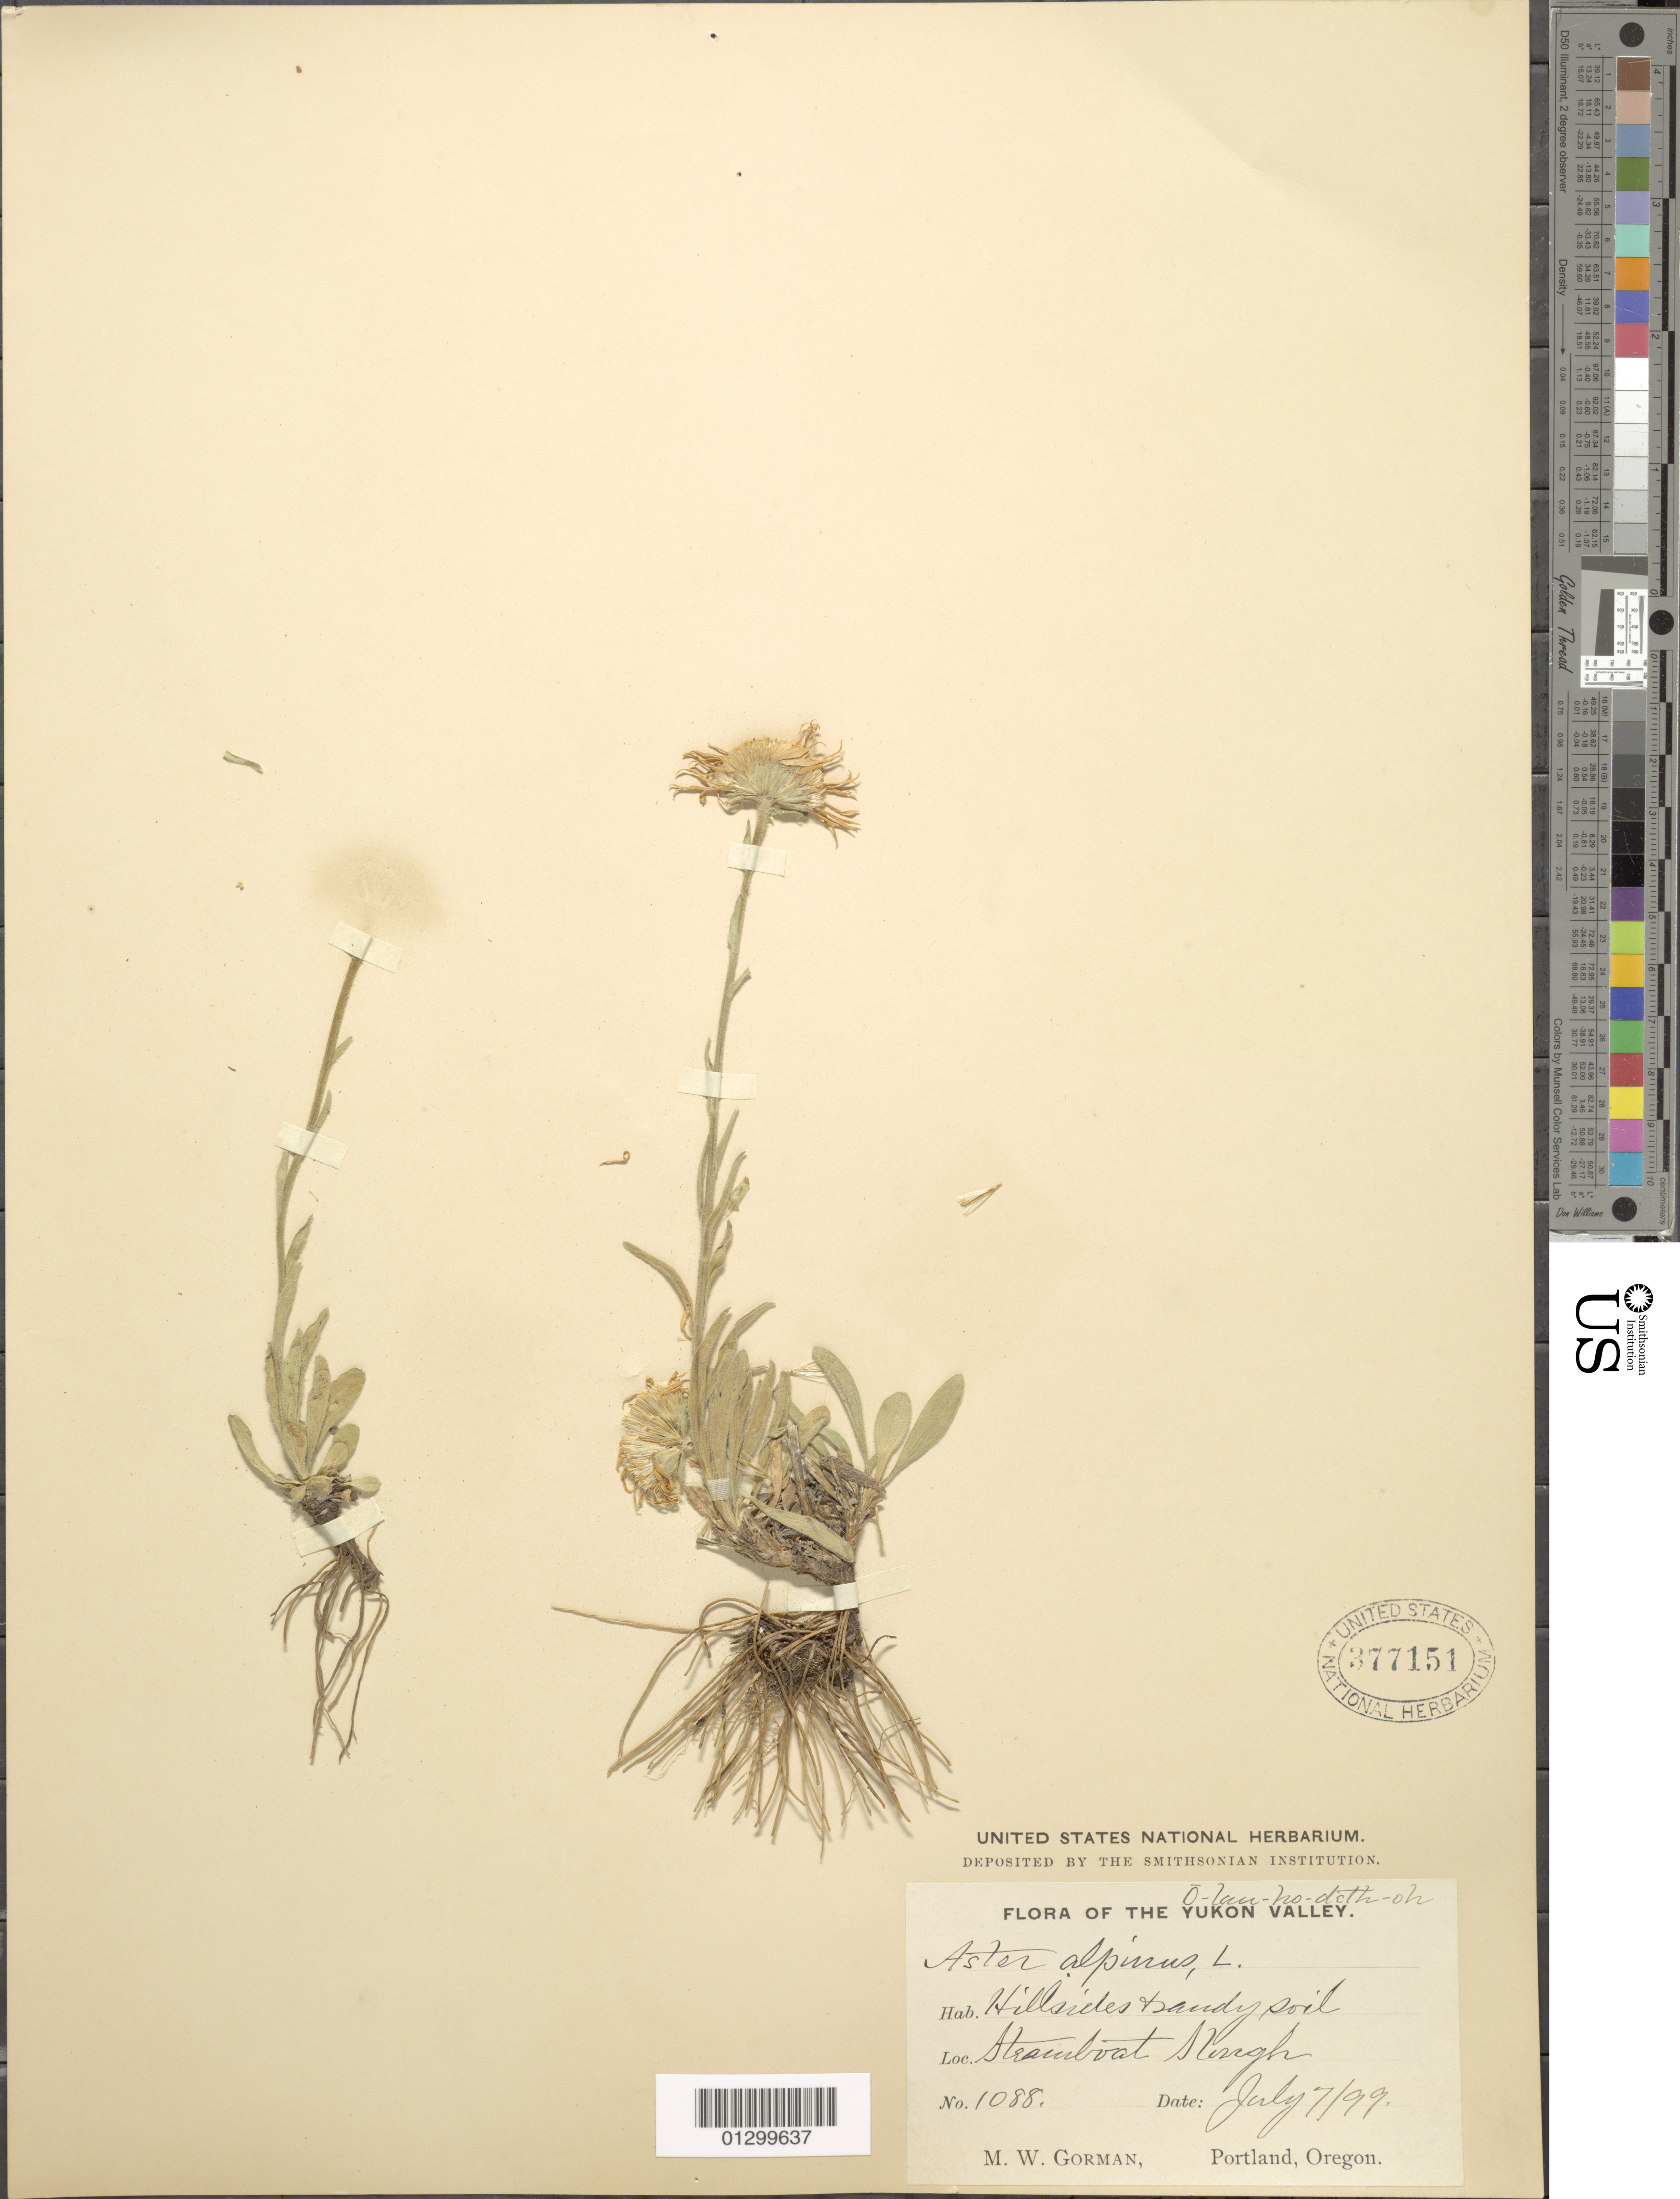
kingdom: Plantae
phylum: Tracheophyta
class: Magnoliopsida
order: Asterales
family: Asteraceae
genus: Aster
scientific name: Aster alpinus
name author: L.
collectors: M. W. Gorman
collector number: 1088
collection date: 1899-07-07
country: Canada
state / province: Yukon Territory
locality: Steamboat Slough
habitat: Hillsides and sandy soil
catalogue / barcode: US 377151